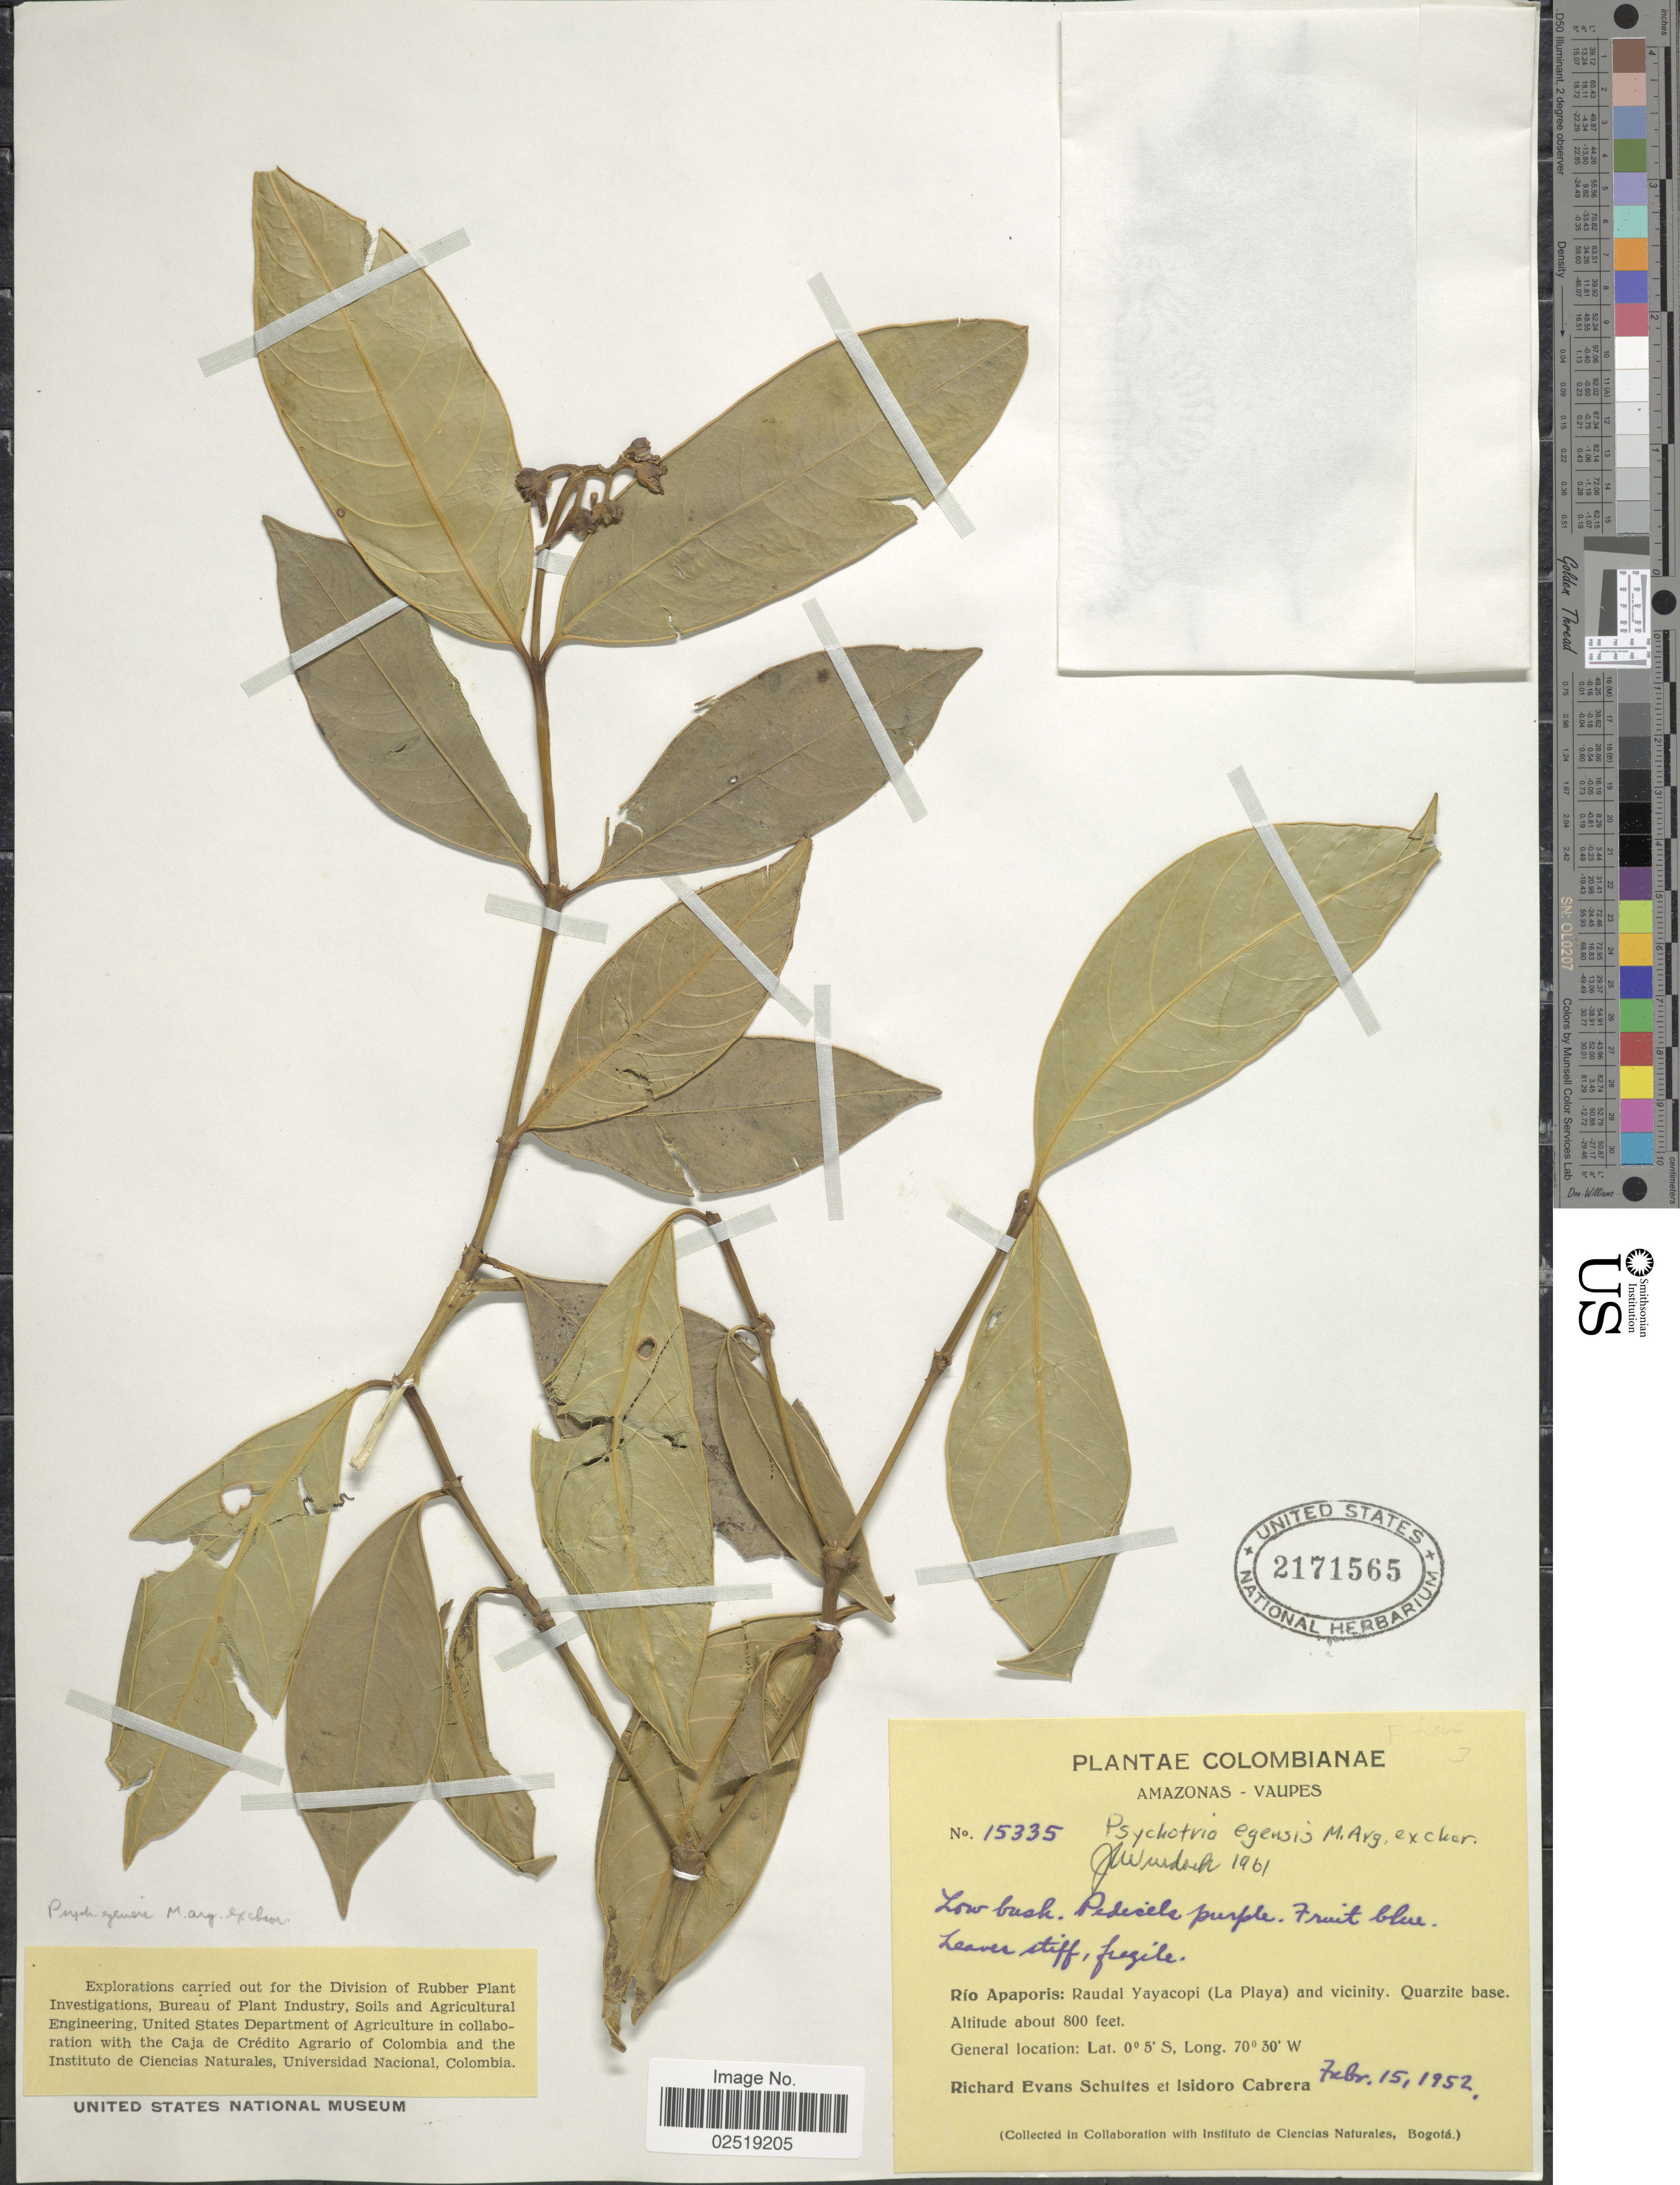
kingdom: Plantae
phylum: Tracheophyta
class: Magnoliopsida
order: Gentianales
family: Rubiaceae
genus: Psychotria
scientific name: Psychotria egensis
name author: Müll. Arg.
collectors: R. E. Schultes & I. Cabrera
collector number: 15335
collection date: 1952-02-15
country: Colombia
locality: Amazonas-Vaupes. Rio Apaporis: Raudal Yayacopi (La Playa) and vicinity. Quarzite base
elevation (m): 244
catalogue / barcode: US 2171565